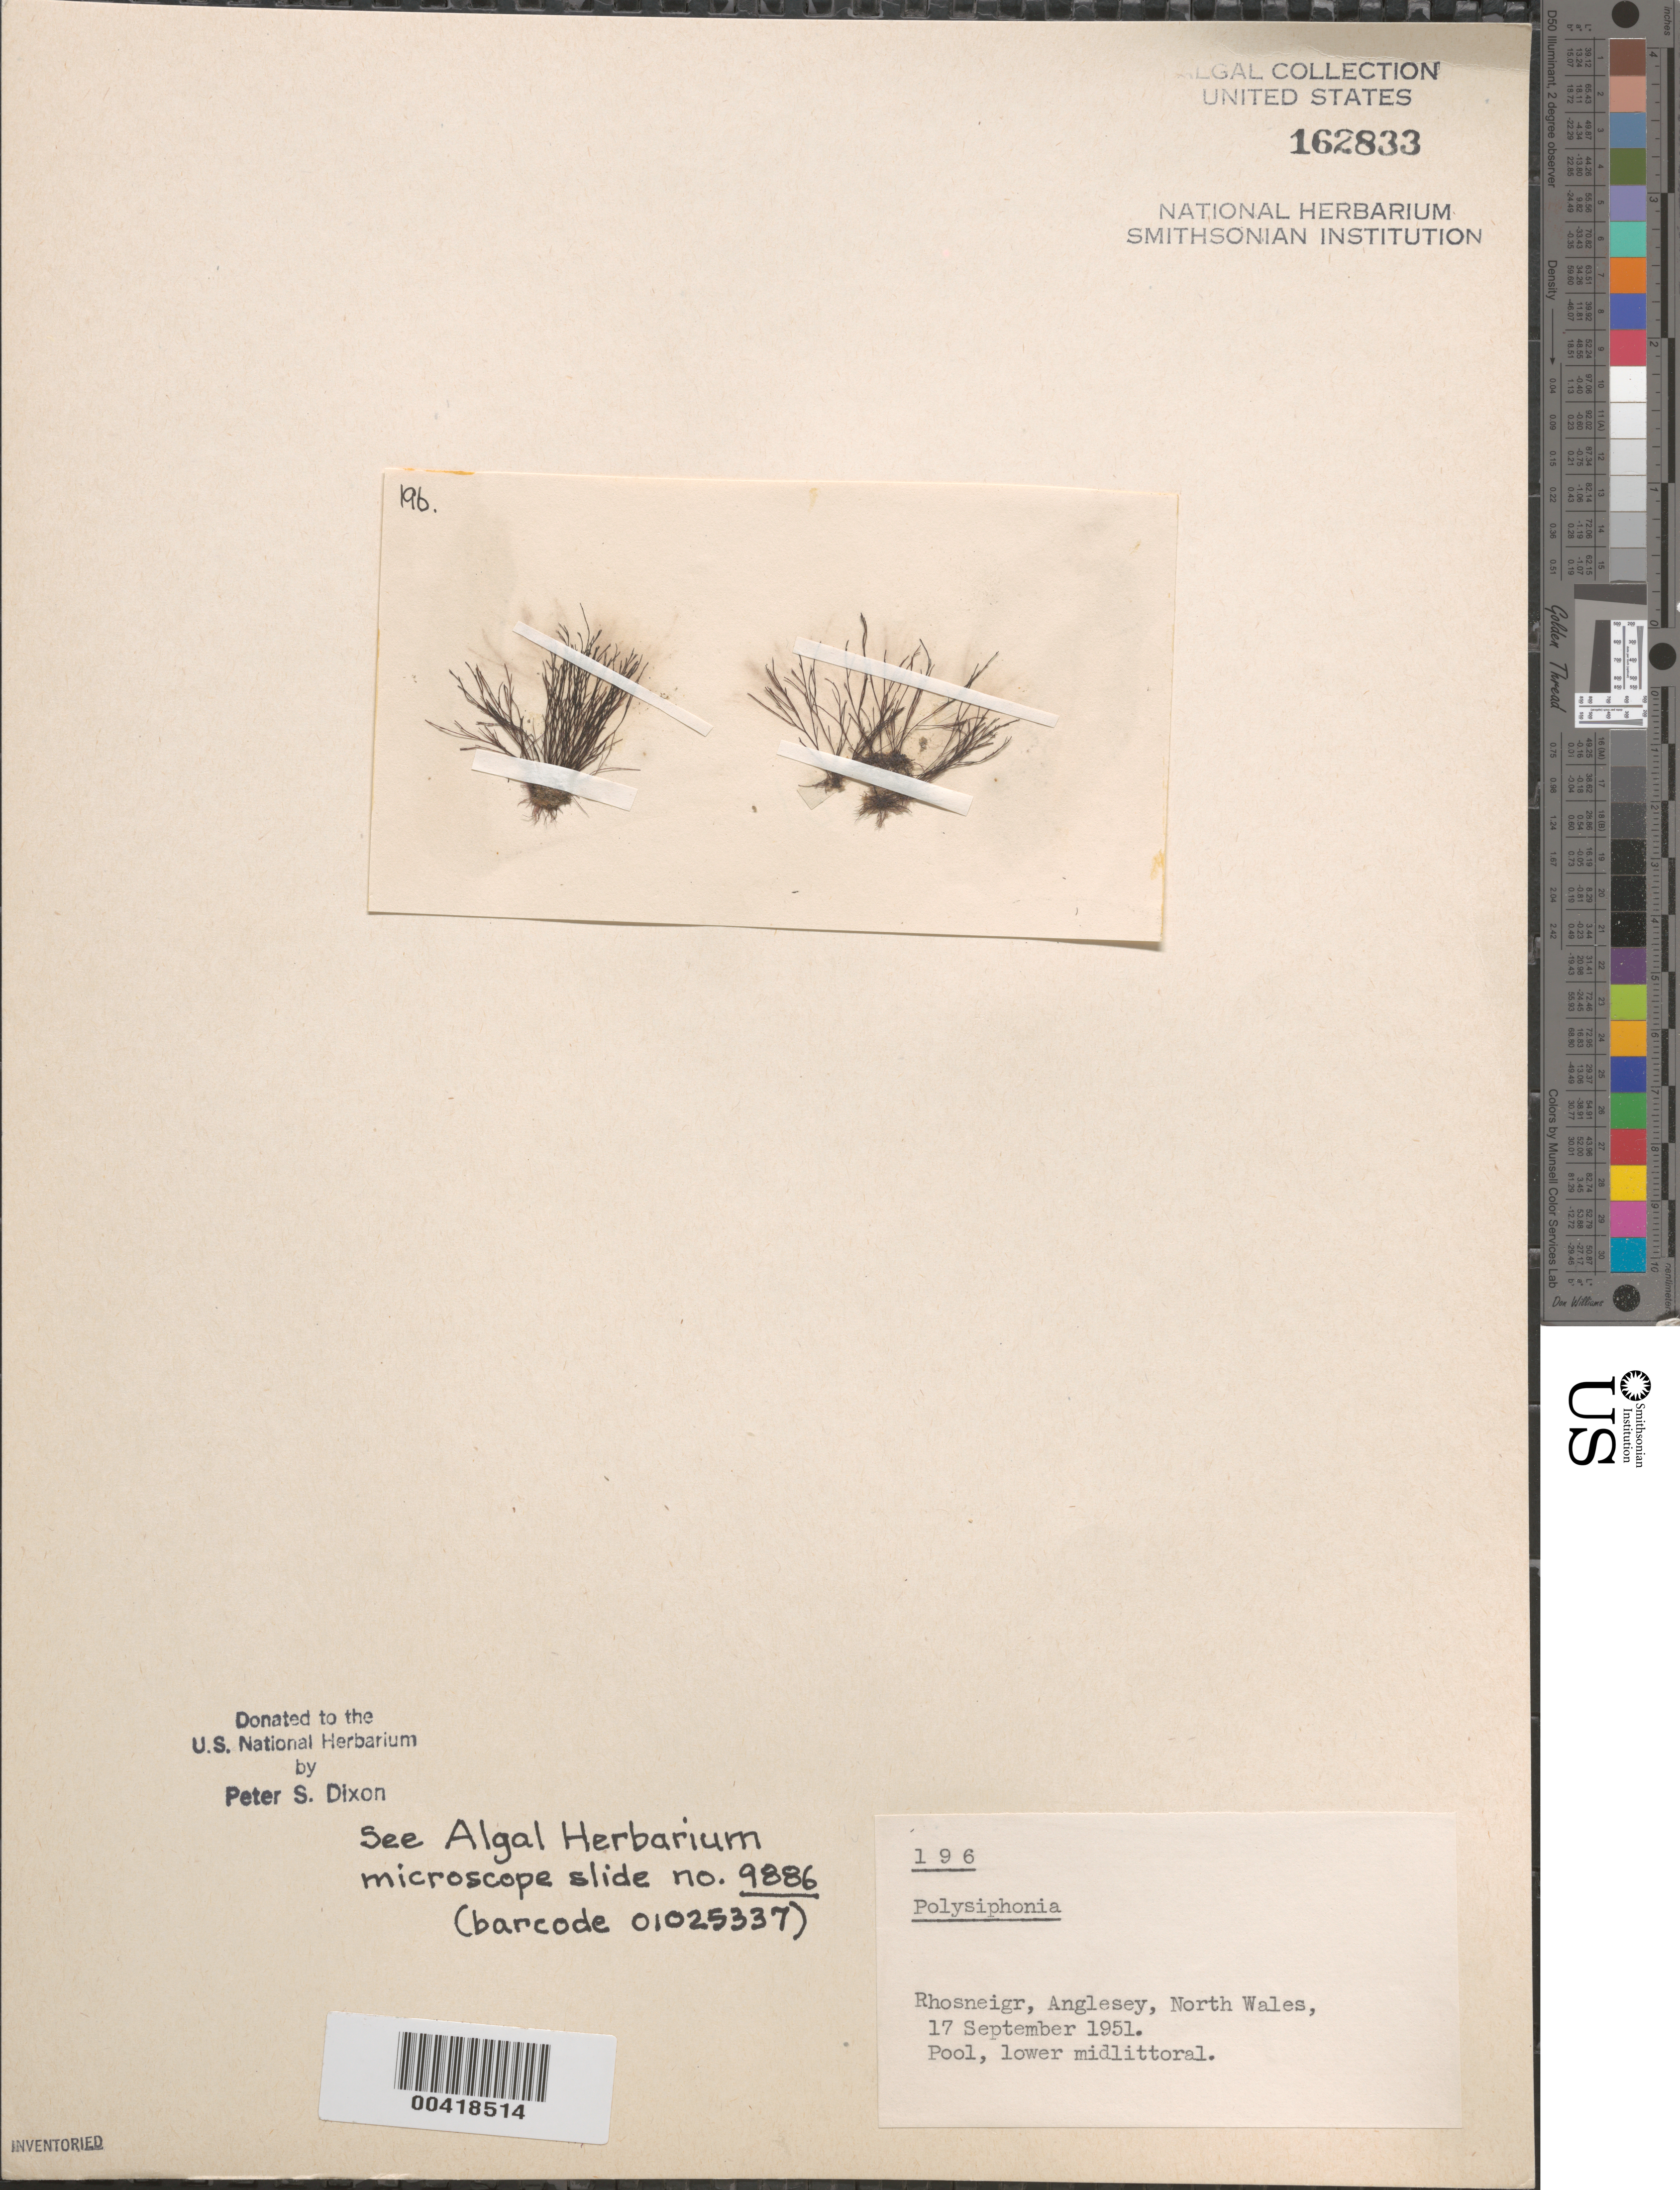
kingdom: Plantae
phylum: Rhodophyta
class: Florideophyceae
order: Ceramiales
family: Rhodomelaceae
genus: Polysiphonia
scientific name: Polysiphonia sp.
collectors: P. S. Dixon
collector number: PSD 196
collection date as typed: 17 Sep 1951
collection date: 1951-09-17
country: United Kingdom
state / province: Wales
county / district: Gwynedd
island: Anglesey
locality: Rhosneigr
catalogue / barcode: US 162833